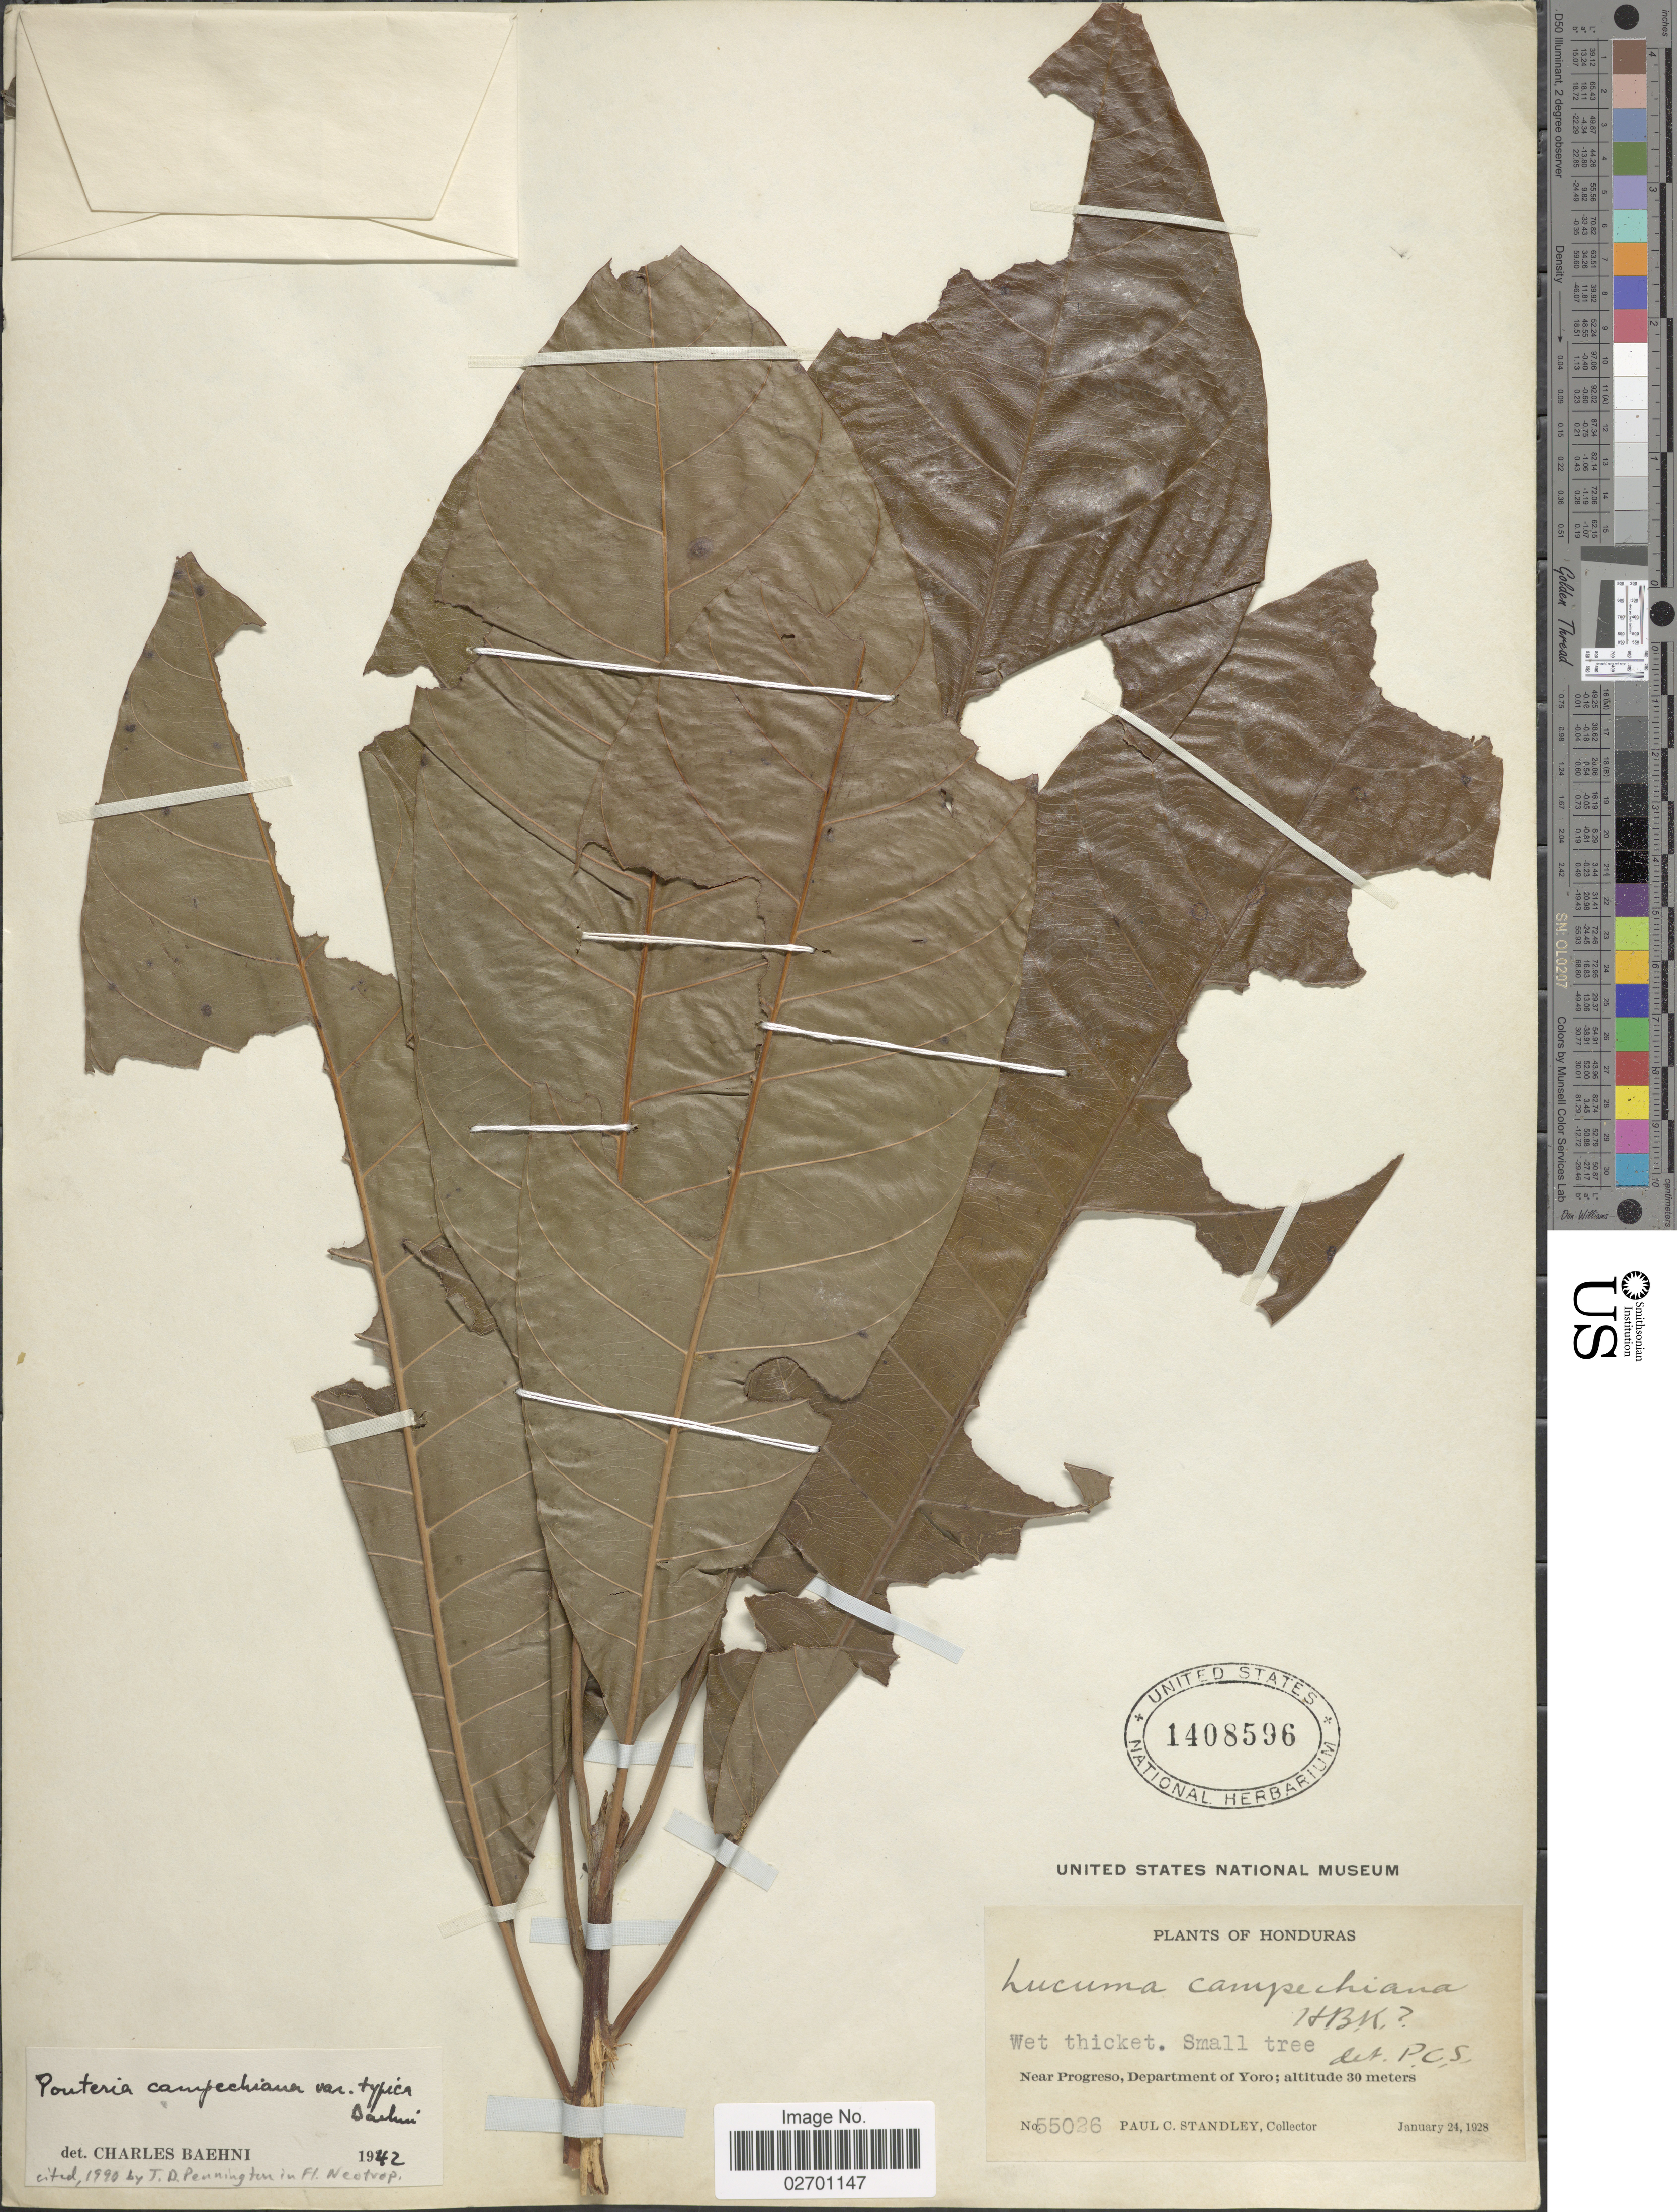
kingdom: Plantae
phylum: Tracheophyta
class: Magnoliopsida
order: Ericales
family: Sapotaceae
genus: Pouteria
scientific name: Pouteria campechiana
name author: (Kunth) Baehni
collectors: P. C. Standley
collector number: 55026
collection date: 1928-01-24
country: Honduras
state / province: Yoro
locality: Near Progreso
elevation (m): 30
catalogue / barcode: US 1408596